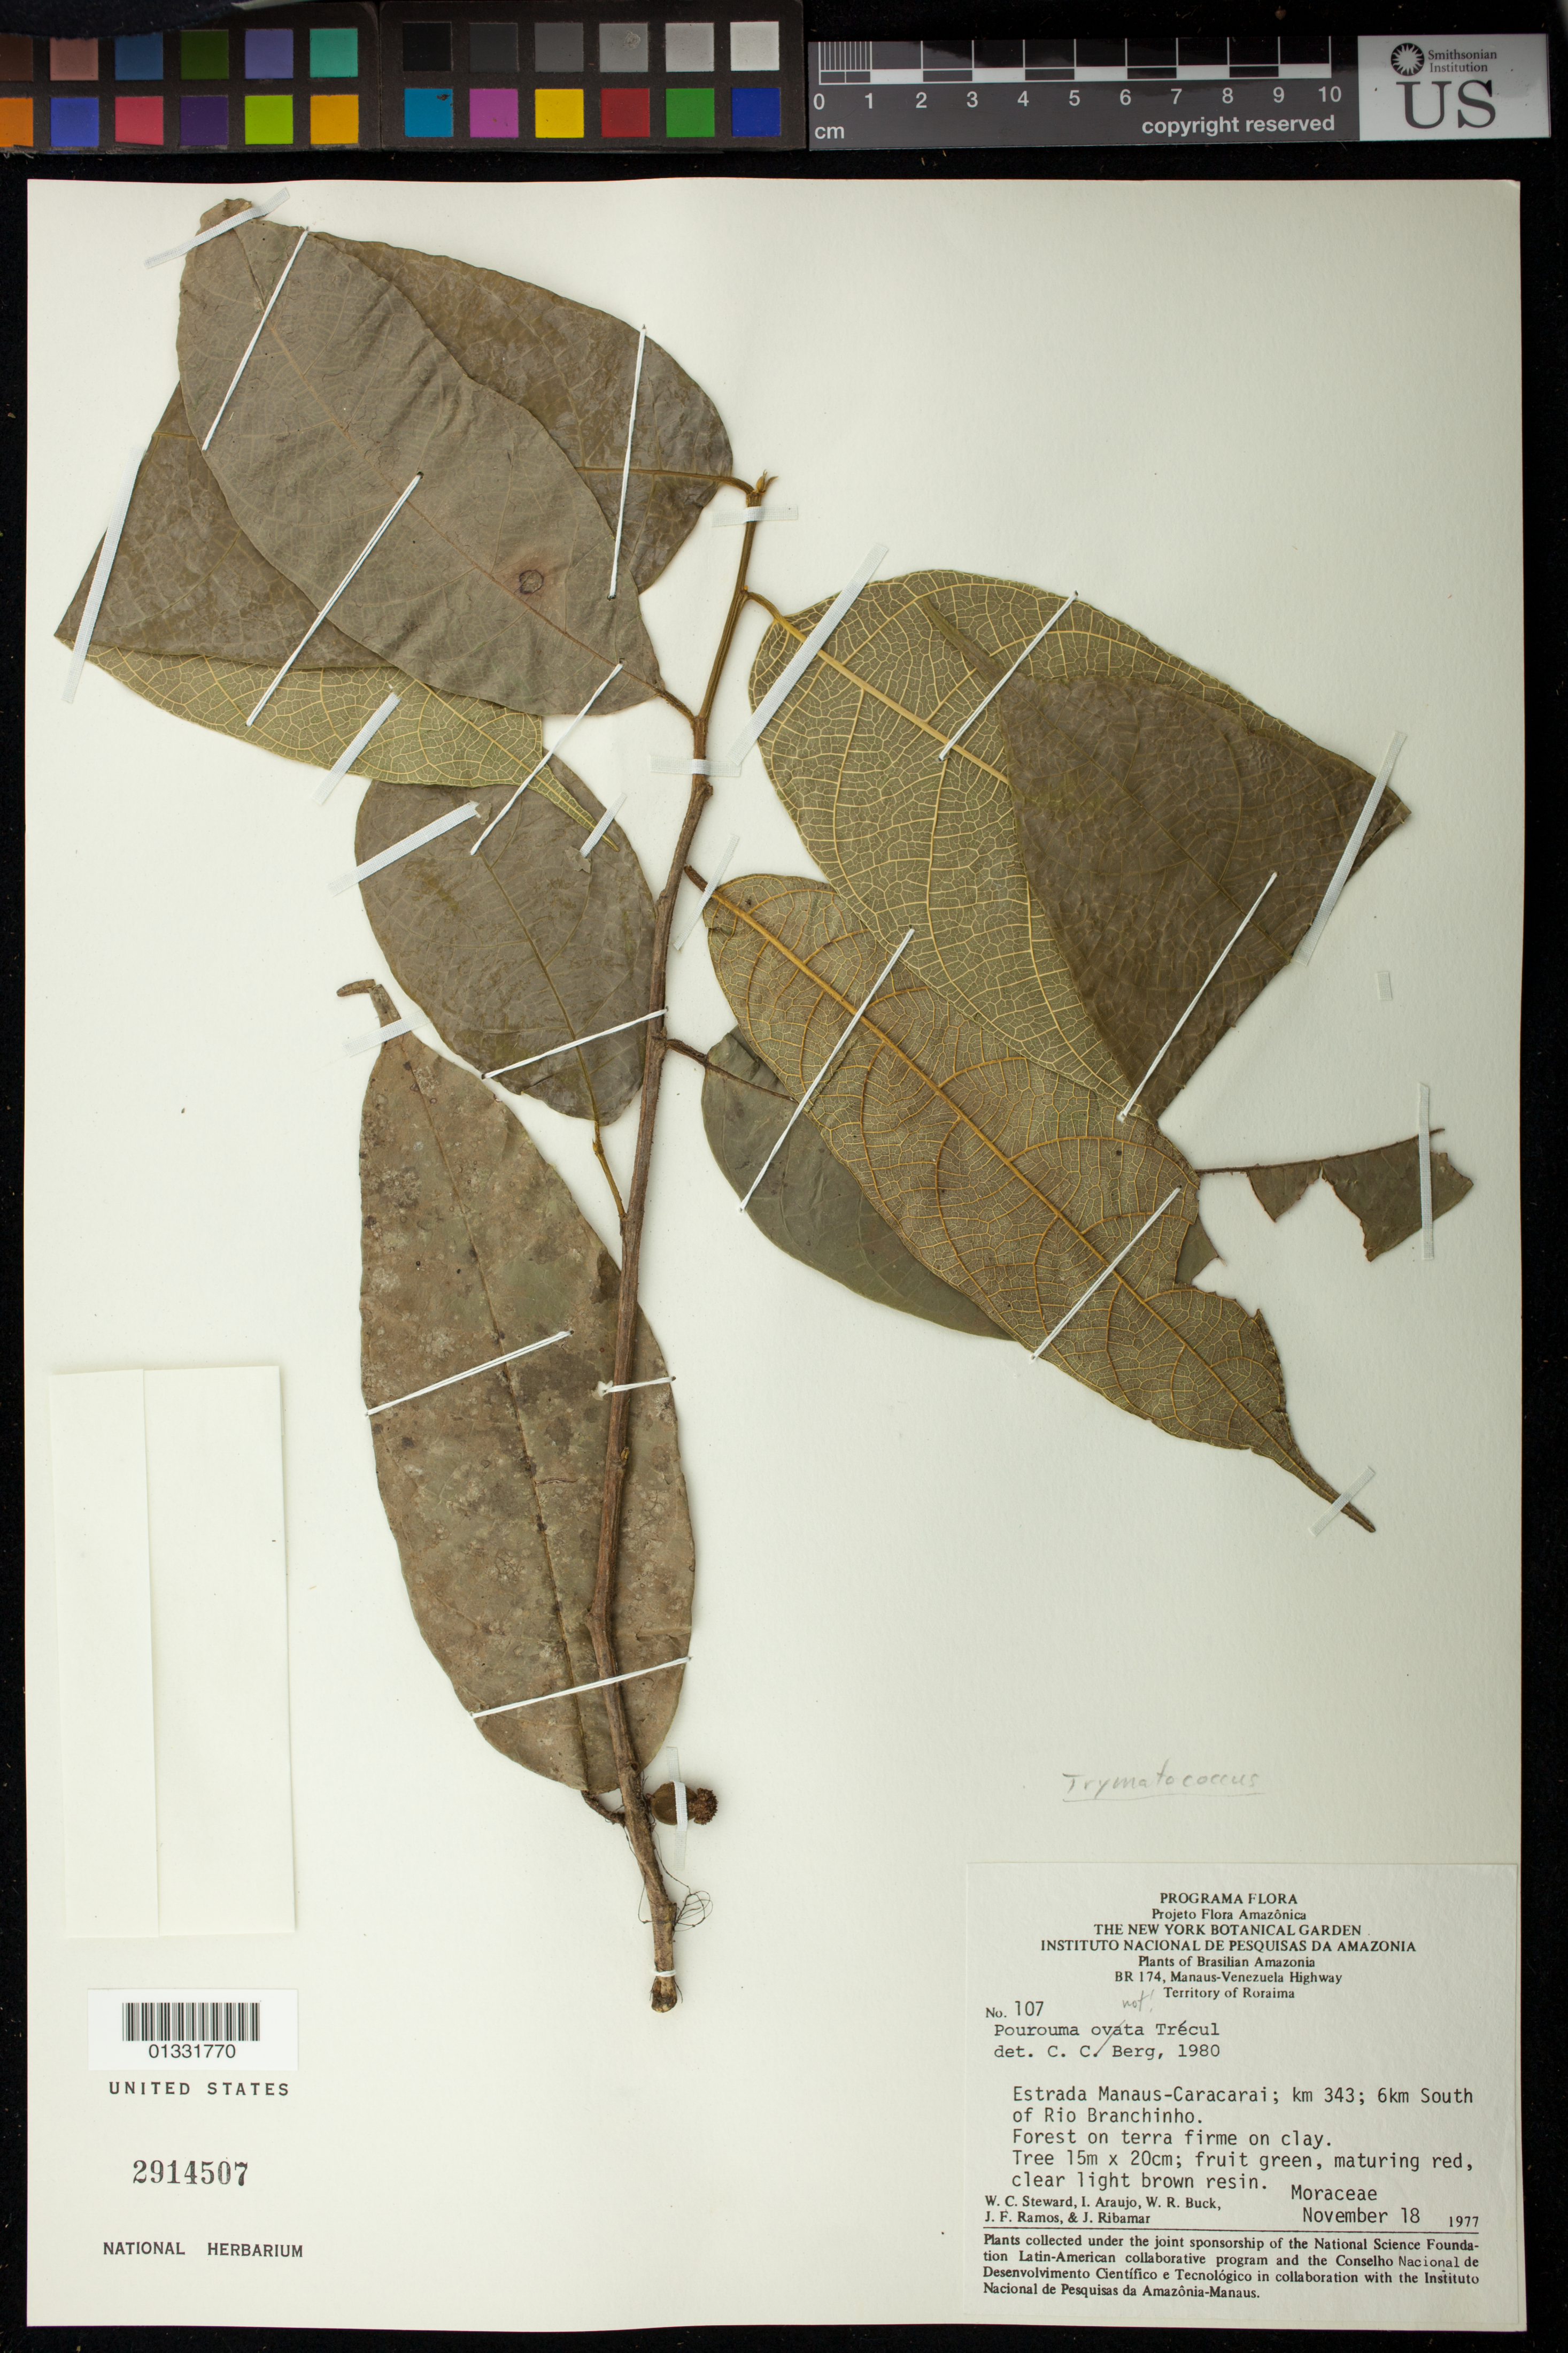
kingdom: Plantae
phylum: Tracheophyta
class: Magnoliopsida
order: Rosales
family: Moraceae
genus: Brosimum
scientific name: Brosimum amazonicum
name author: (Poepp. & Endl.) E. M. Gardner & Zerega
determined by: Strong, Mark T., (BOT), Smithsonian Institution - National Museum of Natural History (UNITED STATES)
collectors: W. C. Steward, I. Araujo, W. R. Buck, J. F. Ramos & J. Ribamar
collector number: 107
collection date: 1977-11-18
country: Brazil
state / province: Roraima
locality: Estrada Manaus-Caracarai; Km 343, 6 km South of Rio Branchinho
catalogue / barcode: US 2914507